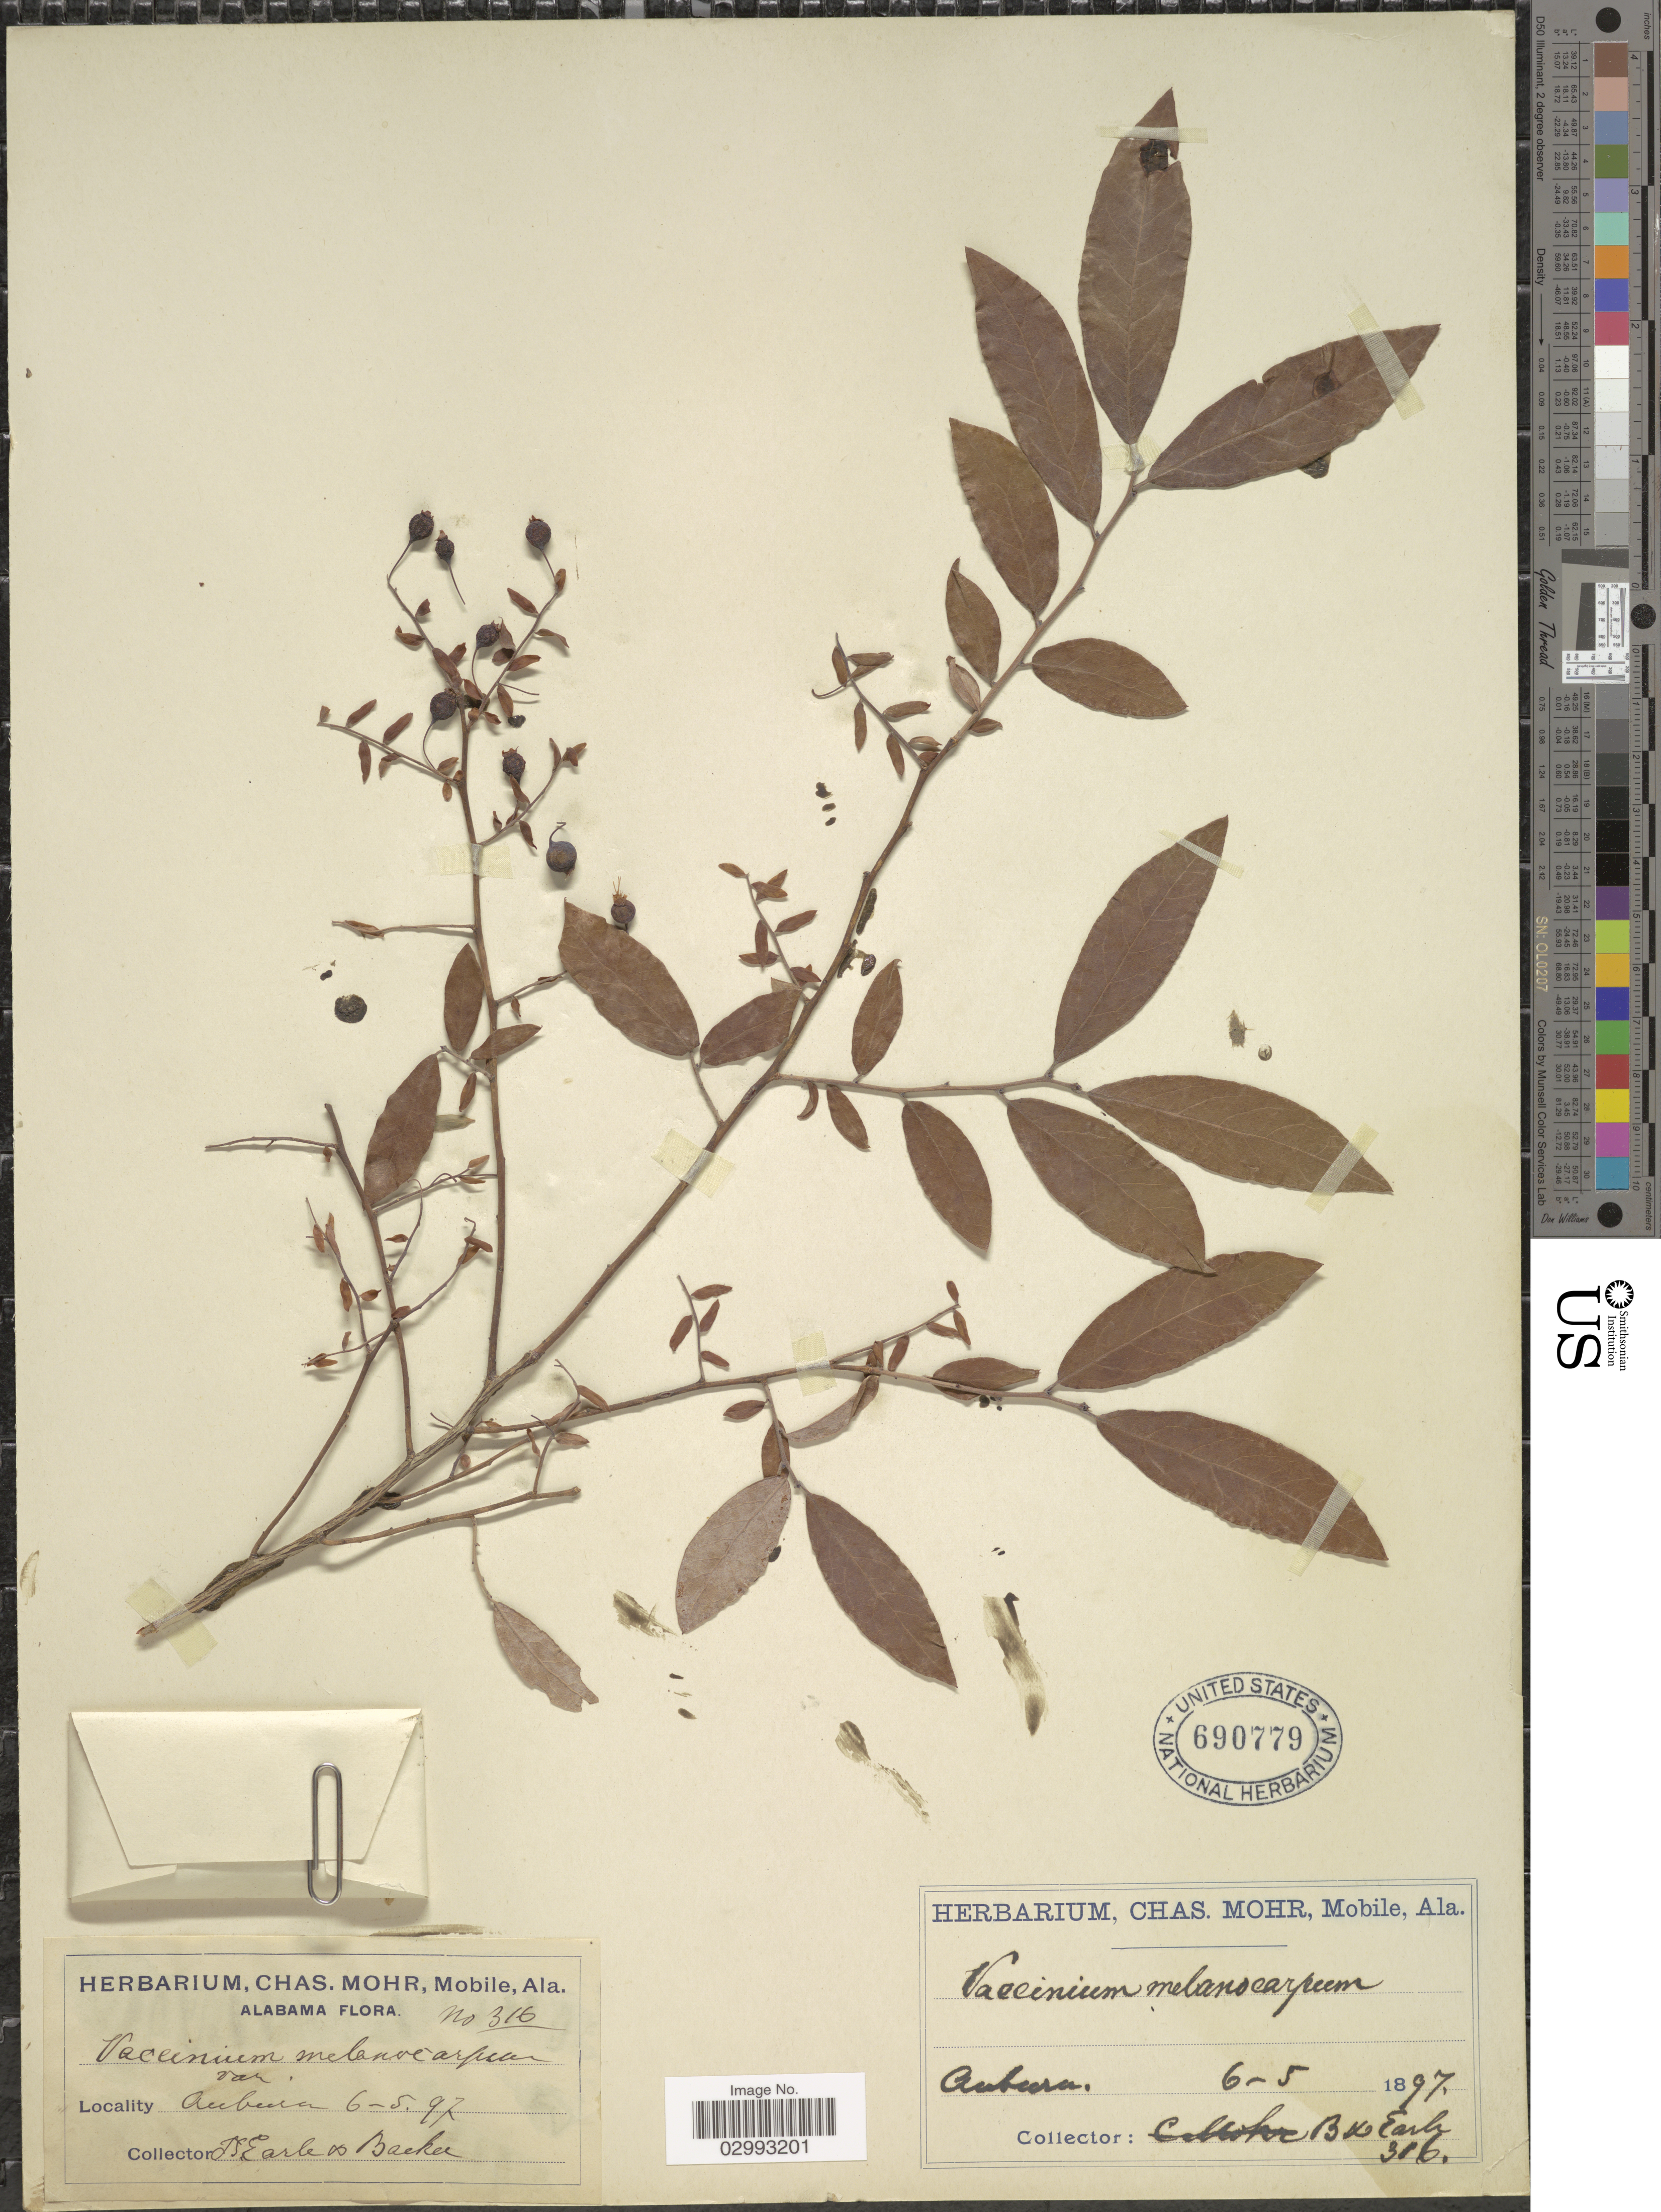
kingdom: Plantae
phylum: Tracheophyta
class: Magnoliopsida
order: Ericales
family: Ericaceae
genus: Polycodium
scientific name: Polycodium stamineum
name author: (L.) Greene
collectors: F. S. Earle & Backer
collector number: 316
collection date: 1897-06-05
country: United States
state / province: Alabama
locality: Auburn.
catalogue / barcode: US 690779